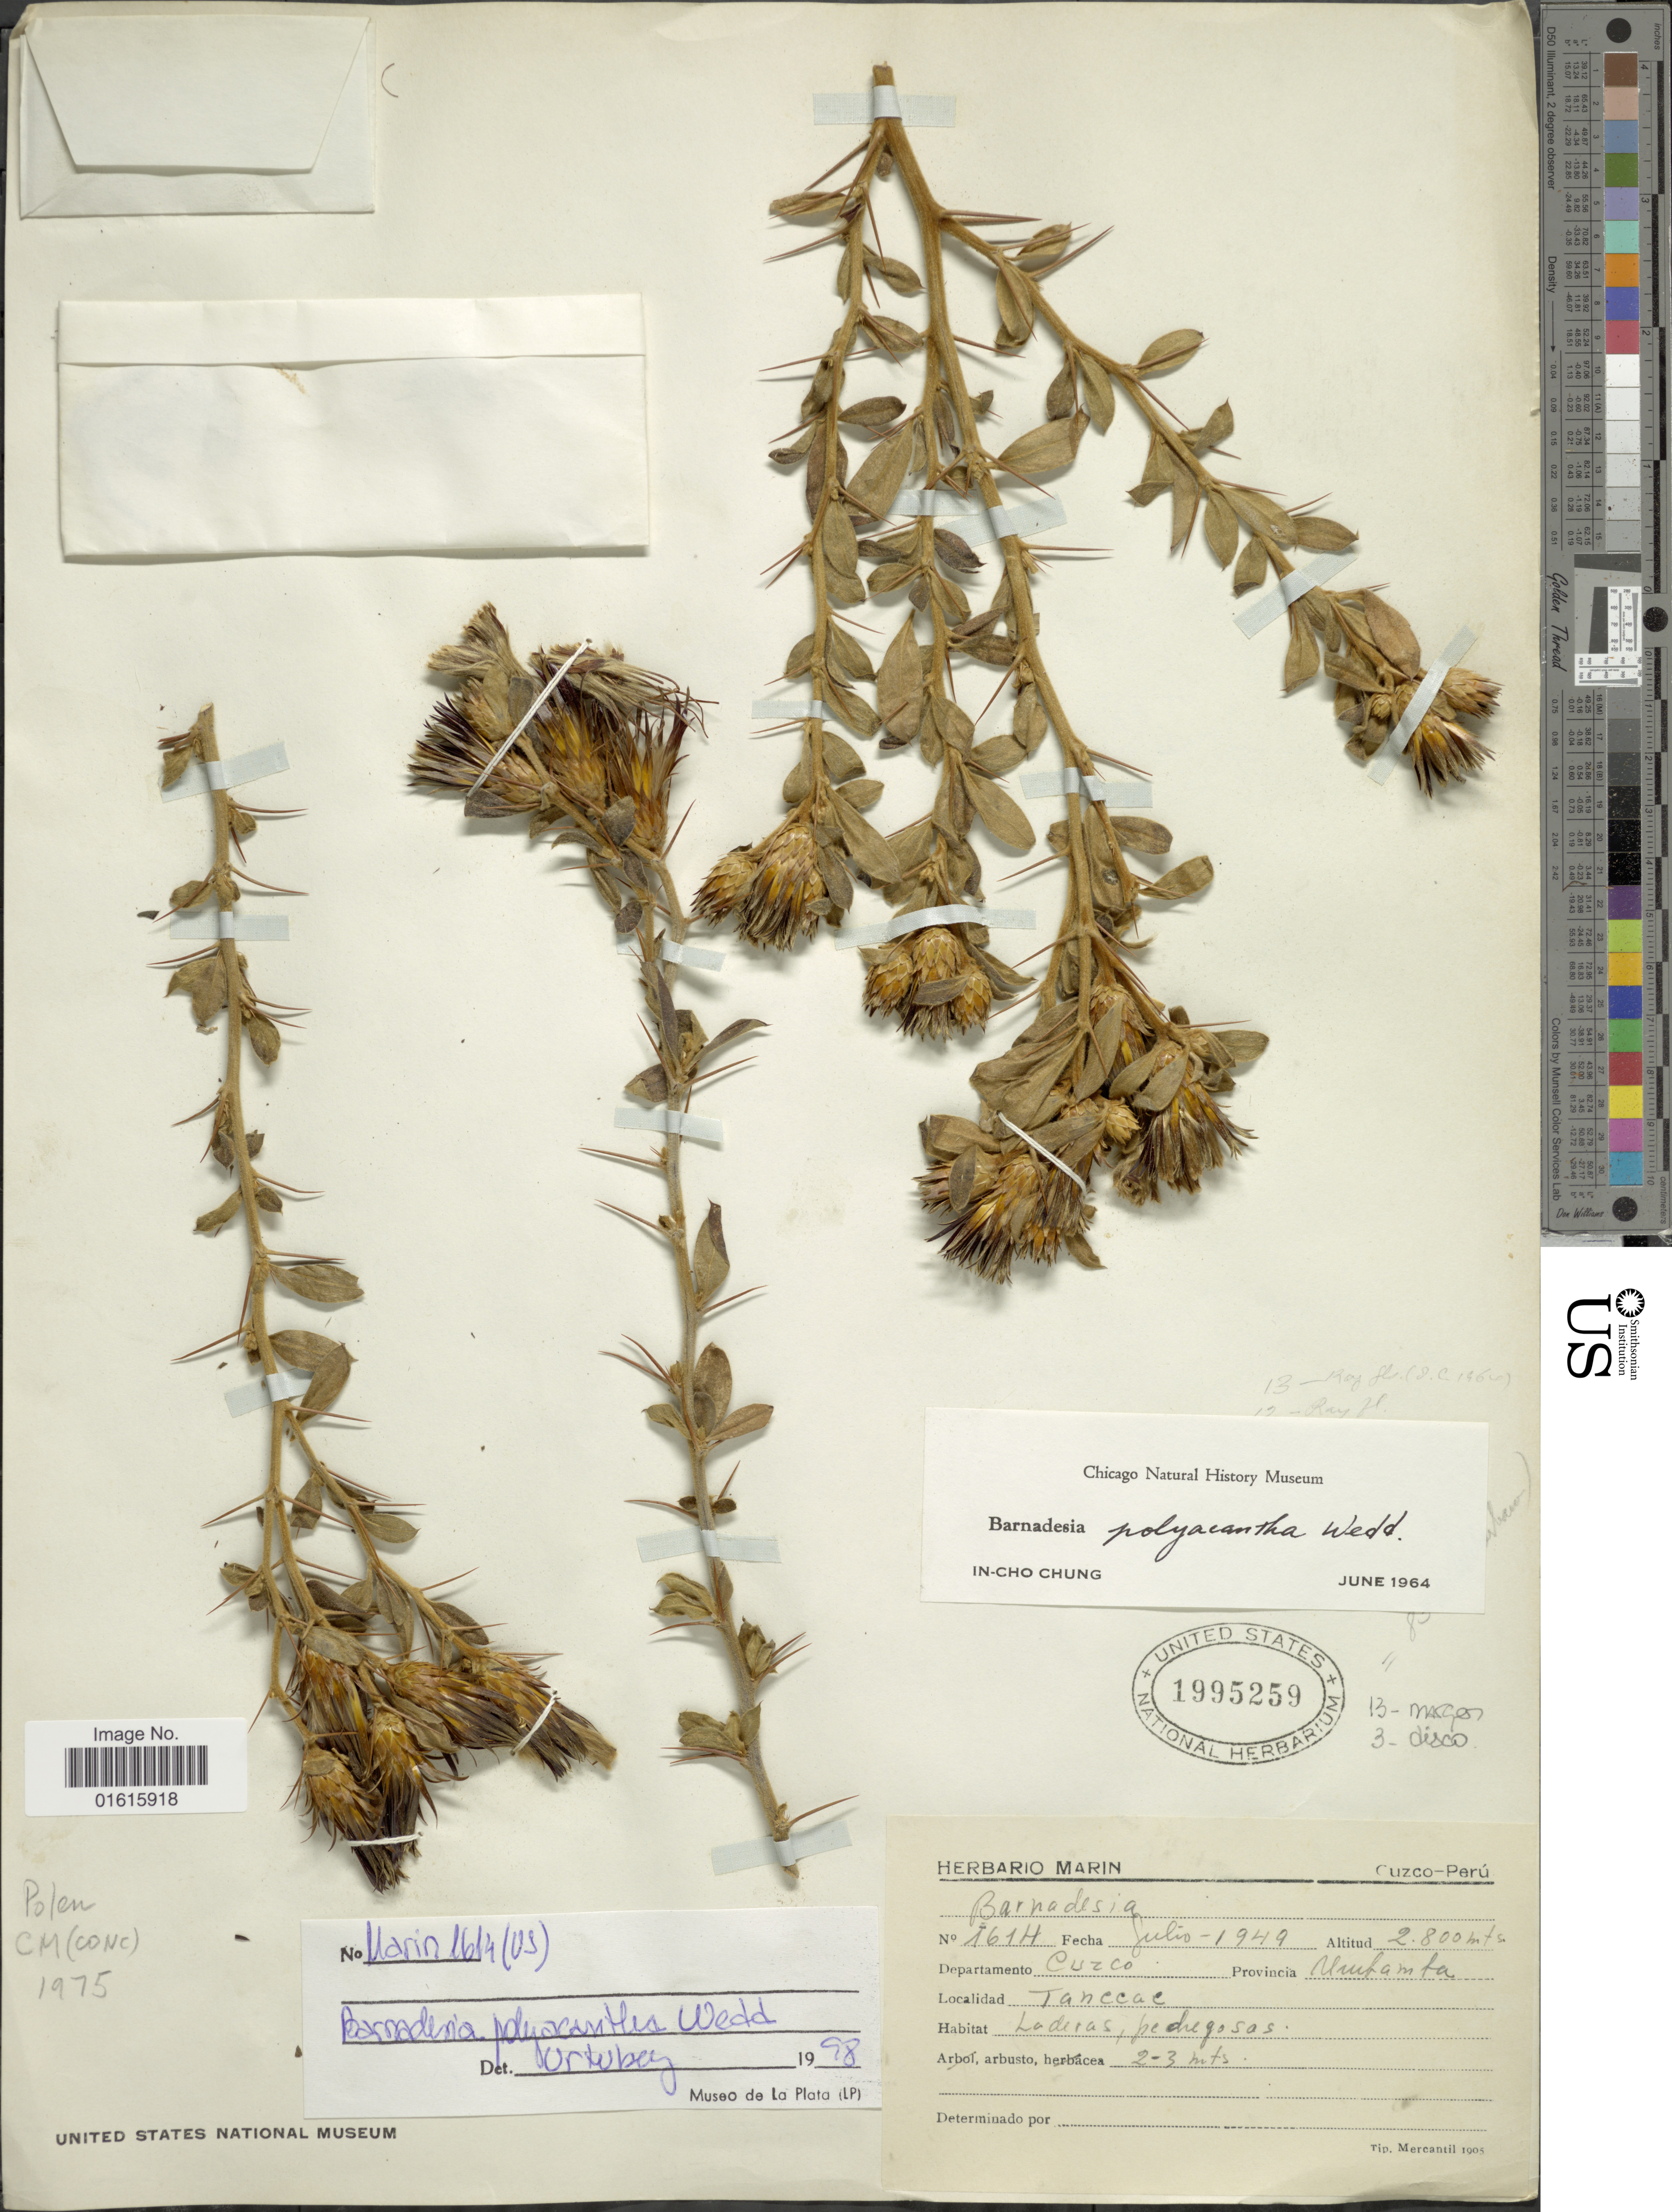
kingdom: Plantae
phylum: Tracheophyta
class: Magnoliopsida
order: Asterales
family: Asteraceae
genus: Barnadesia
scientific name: Barnadesia polyacantha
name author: Wedd.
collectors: I. Chung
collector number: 161H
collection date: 1949-07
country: Peru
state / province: Cusco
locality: Provincia Alufamta, Tanccae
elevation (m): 2800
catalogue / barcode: US 1995259